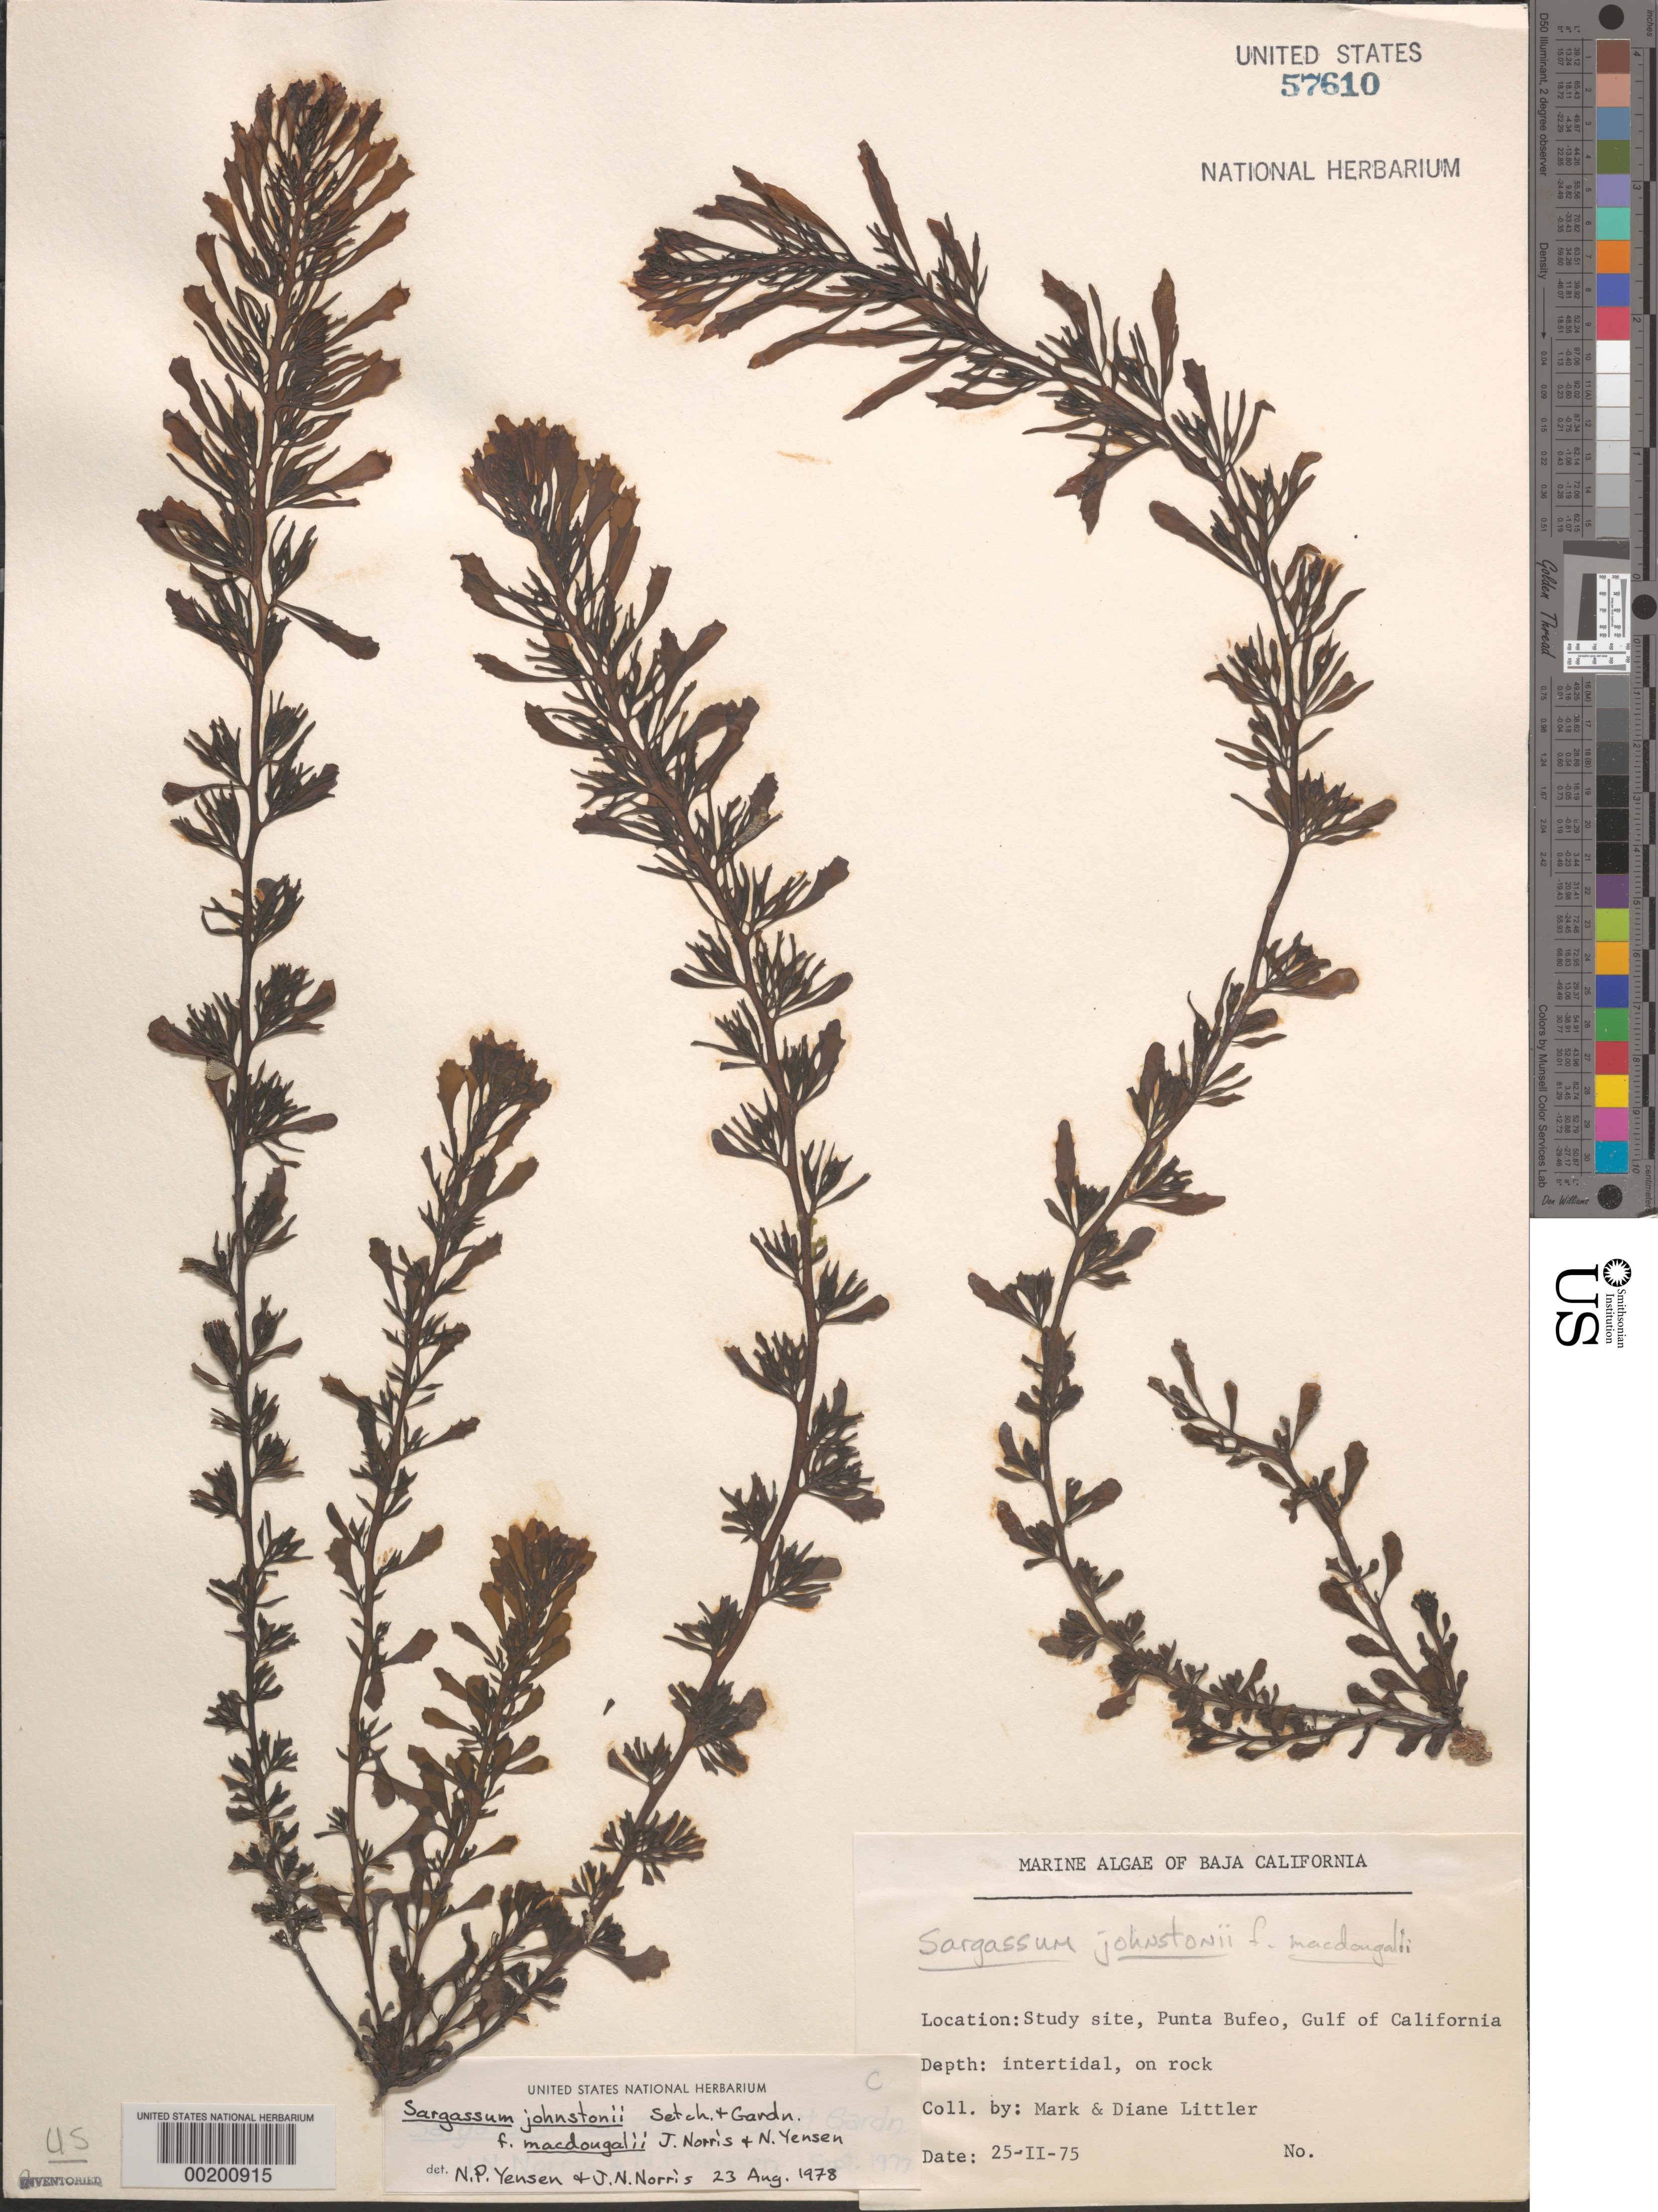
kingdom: Chromista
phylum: Ochrophyta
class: Phaeophyceae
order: Fucales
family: Sargassaceae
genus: Sargassum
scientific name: Sargassum johnstonii f. macdougalii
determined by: Norris, J. N.; Yensen, N. P.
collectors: M. M. Littler & D. S. Littler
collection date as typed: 25 Feb 1975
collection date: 1975-02-25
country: Mexico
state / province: Baja California Norte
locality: Punta Bufeo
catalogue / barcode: US 57610